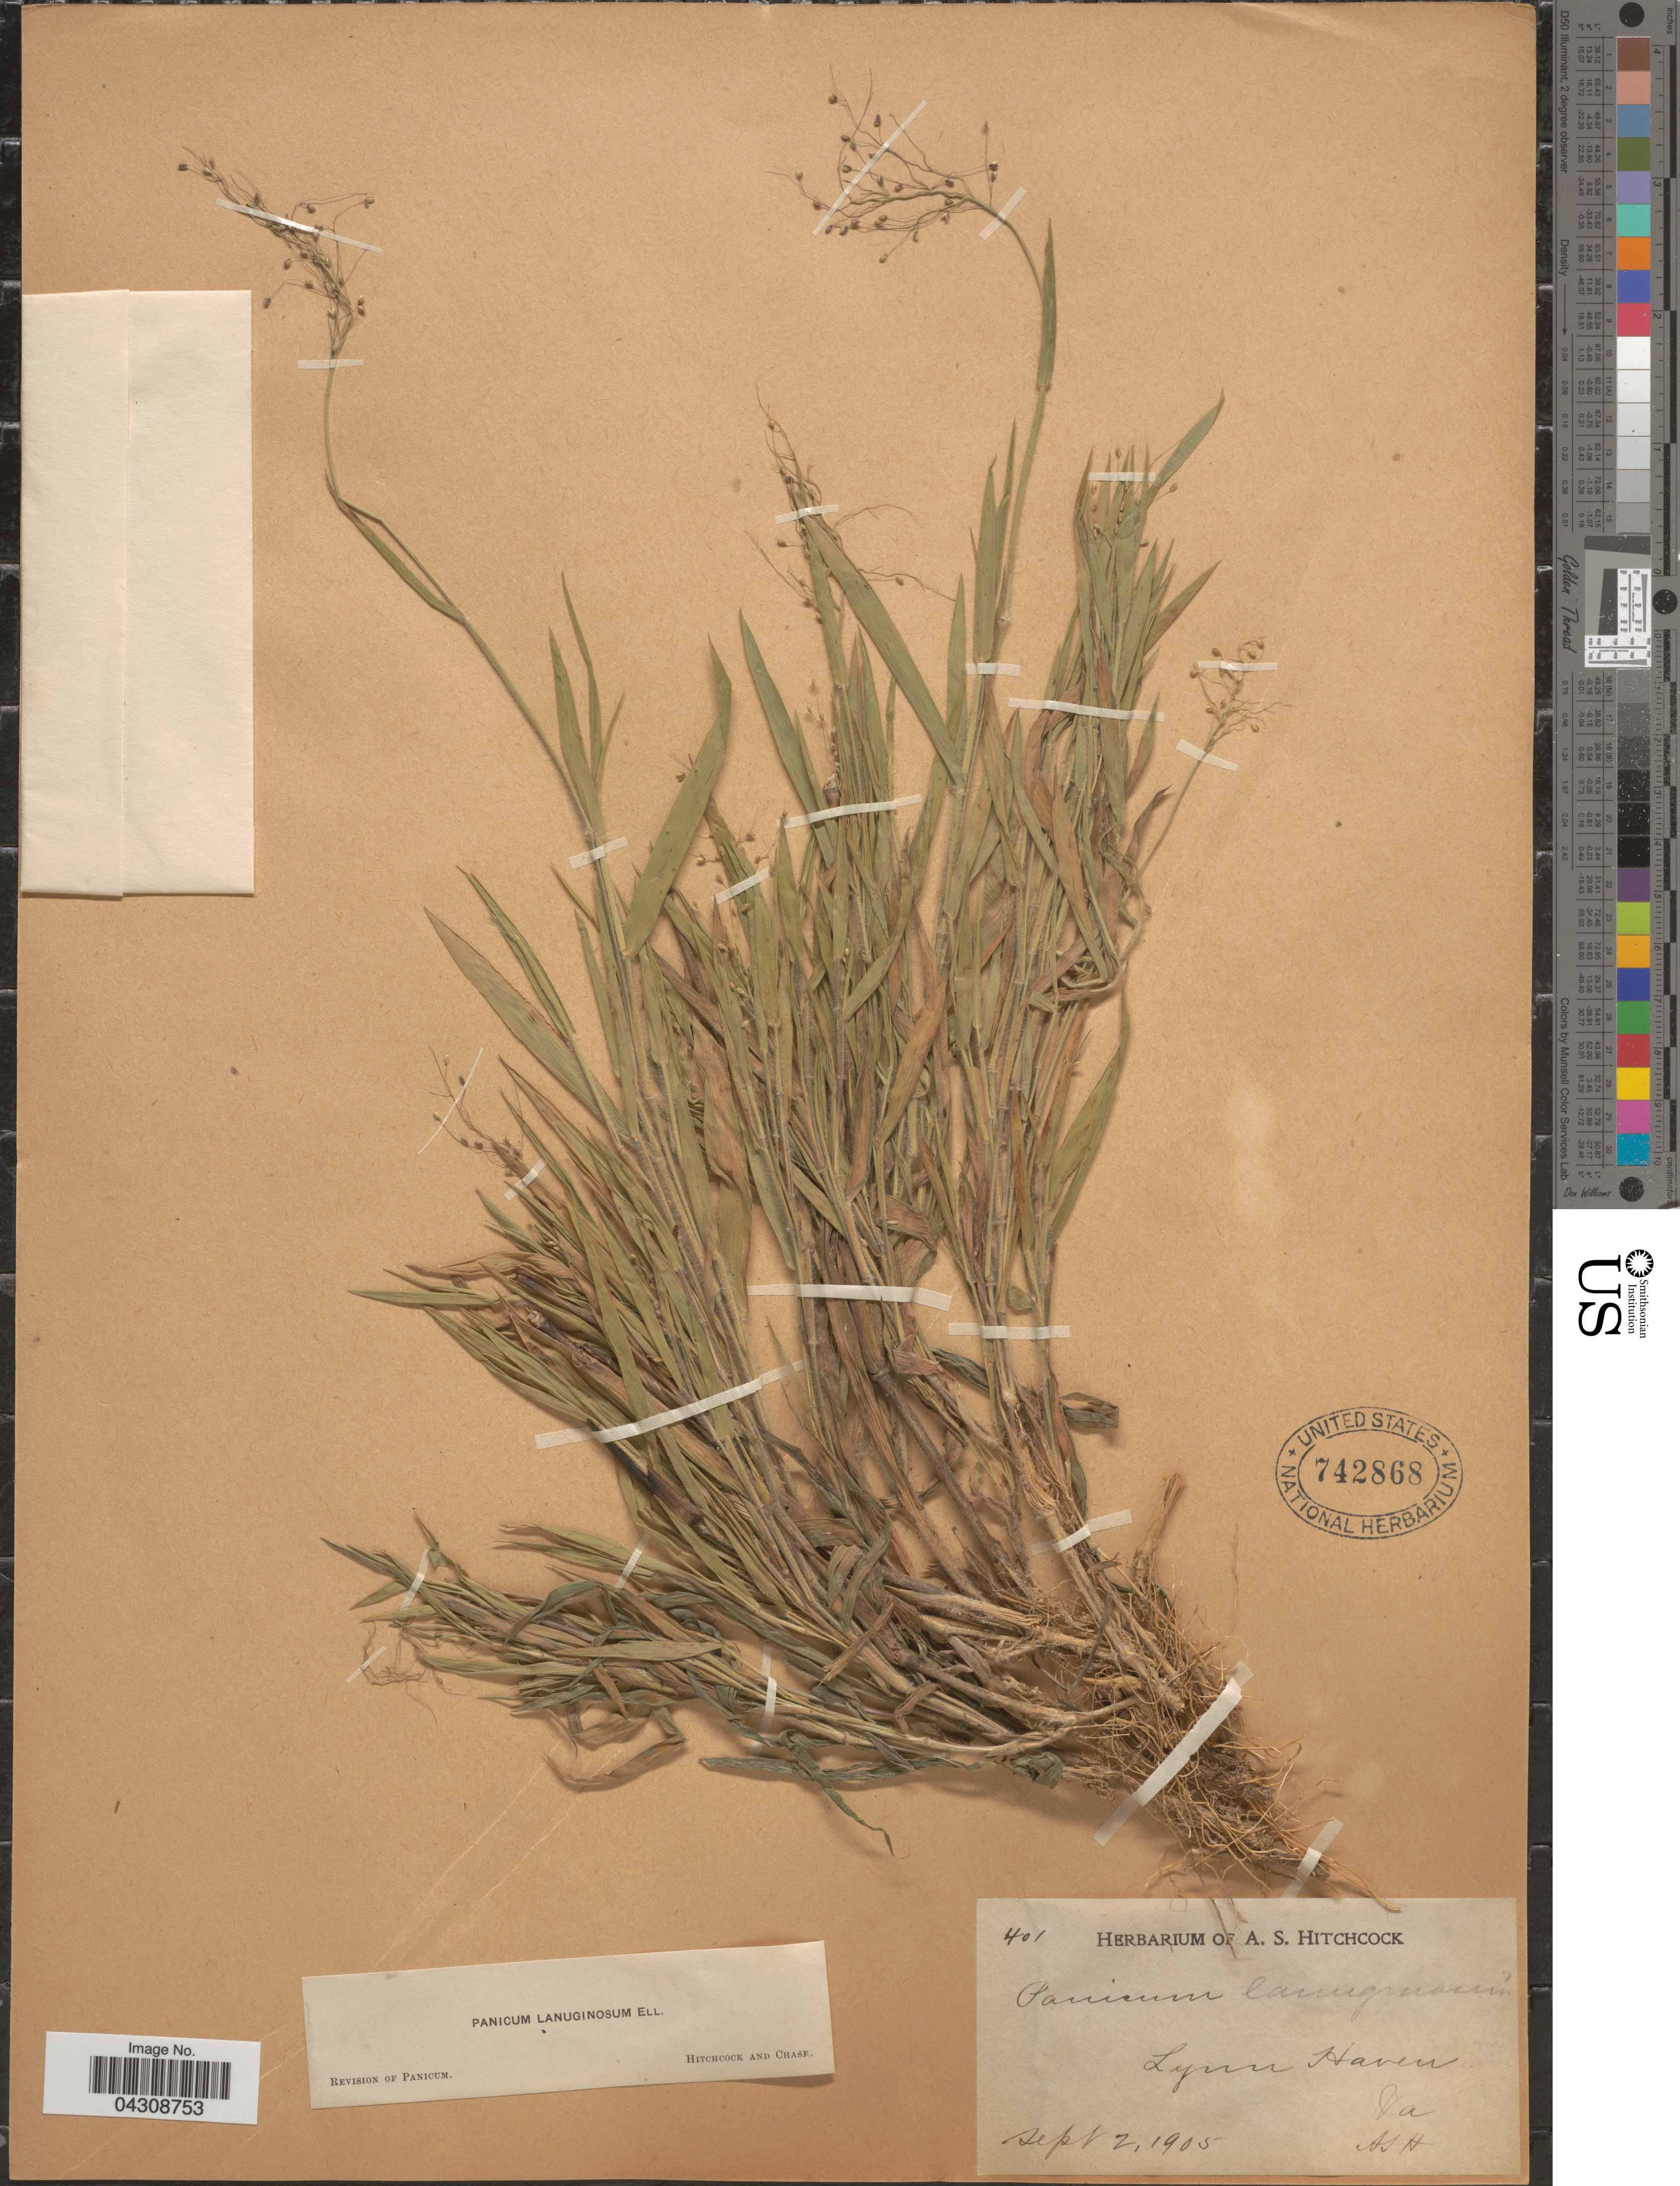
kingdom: Plantae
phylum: Tracheophyta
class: Liliopsida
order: Poales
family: Poaceae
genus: Dichanthelium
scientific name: Dichanthelium acuminatum var. acuminatum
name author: (Sw.) Gould & C.A. Clark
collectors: A. S. Hitchcock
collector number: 401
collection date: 1905-09-02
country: United States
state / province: Virginia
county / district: City of Virginia Beach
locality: Lynn Haven.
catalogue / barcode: US 742868